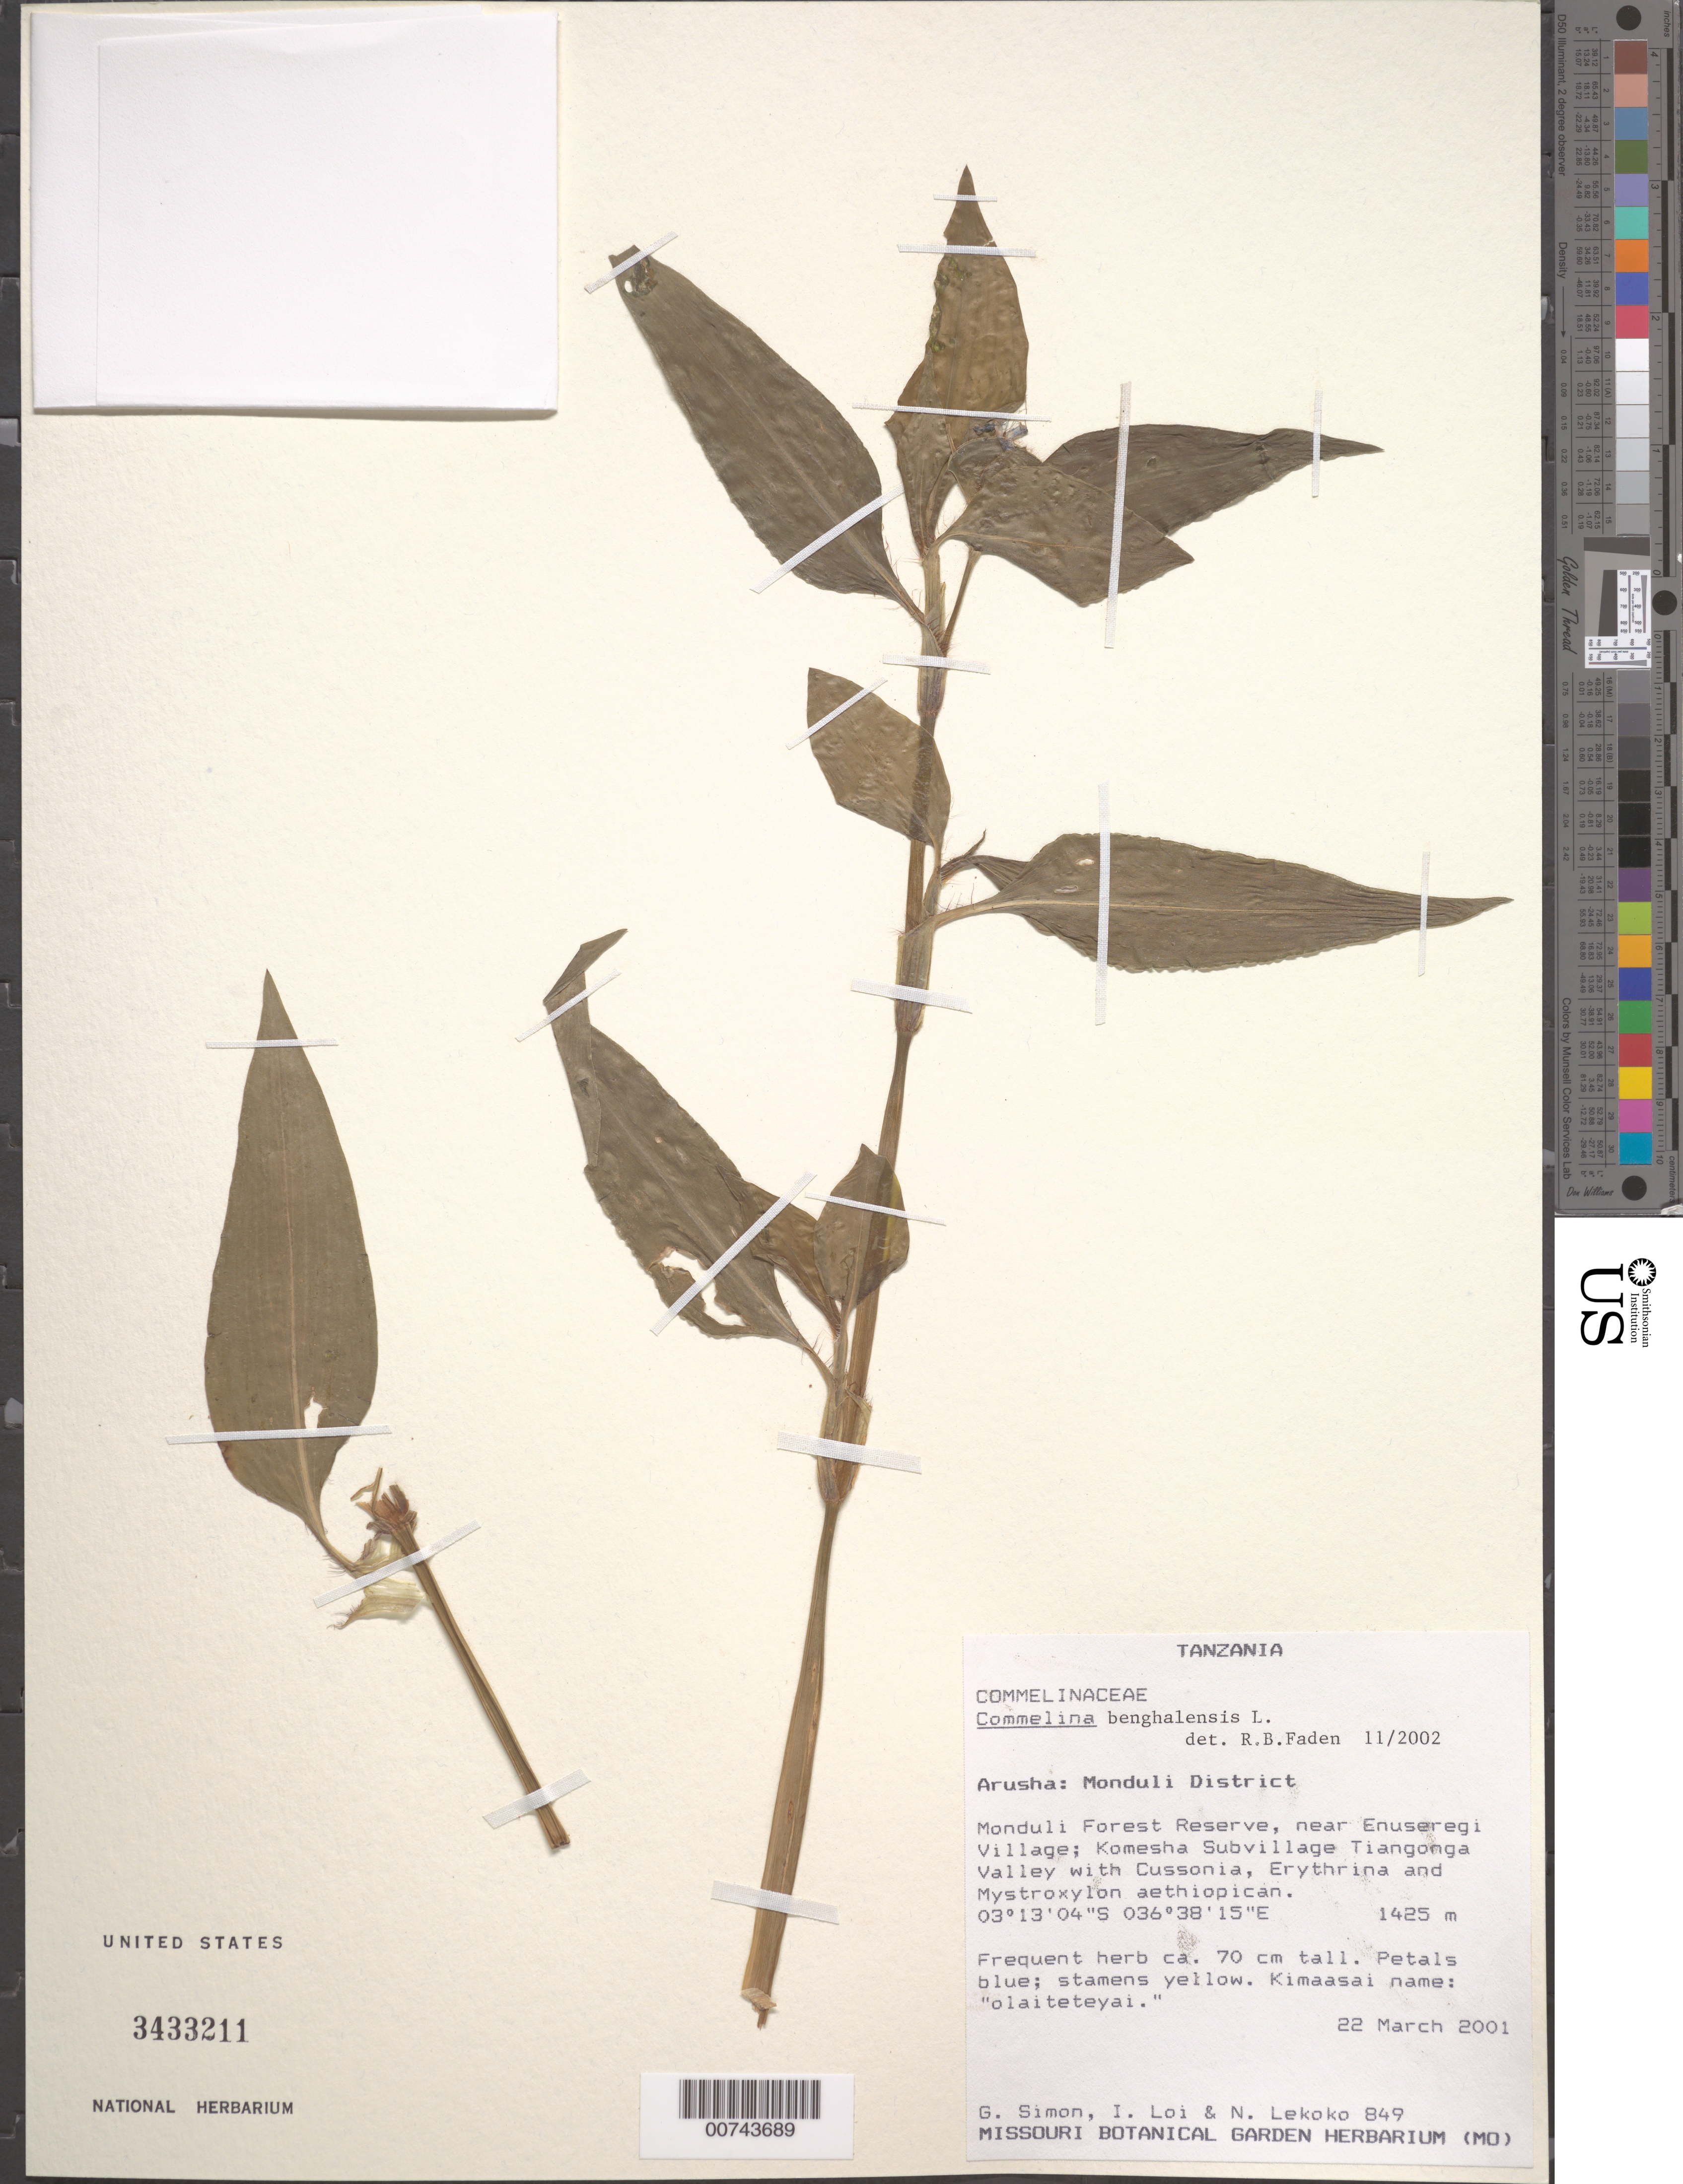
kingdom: Plantae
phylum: Tracheophyta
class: Liliopsida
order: Commelinales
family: Commelinaceae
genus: Commelina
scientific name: Commelina benghalensis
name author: L.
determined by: Faden, Robert B., (US), Smithsonian Institution - National Museum of Natural History (UNITED STATES)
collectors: G. Simon, I. Loi & N. Lekoko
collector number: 849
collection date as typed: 22 Mar 2001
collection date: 2001-03-22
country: Tanzania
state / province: Arusha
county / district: Monduli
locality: Monduli Forest Reserve, near Enuseregi Village, Komesha Subvillage Tiangonga Valley.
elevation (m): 1425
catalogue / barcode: US 3433211